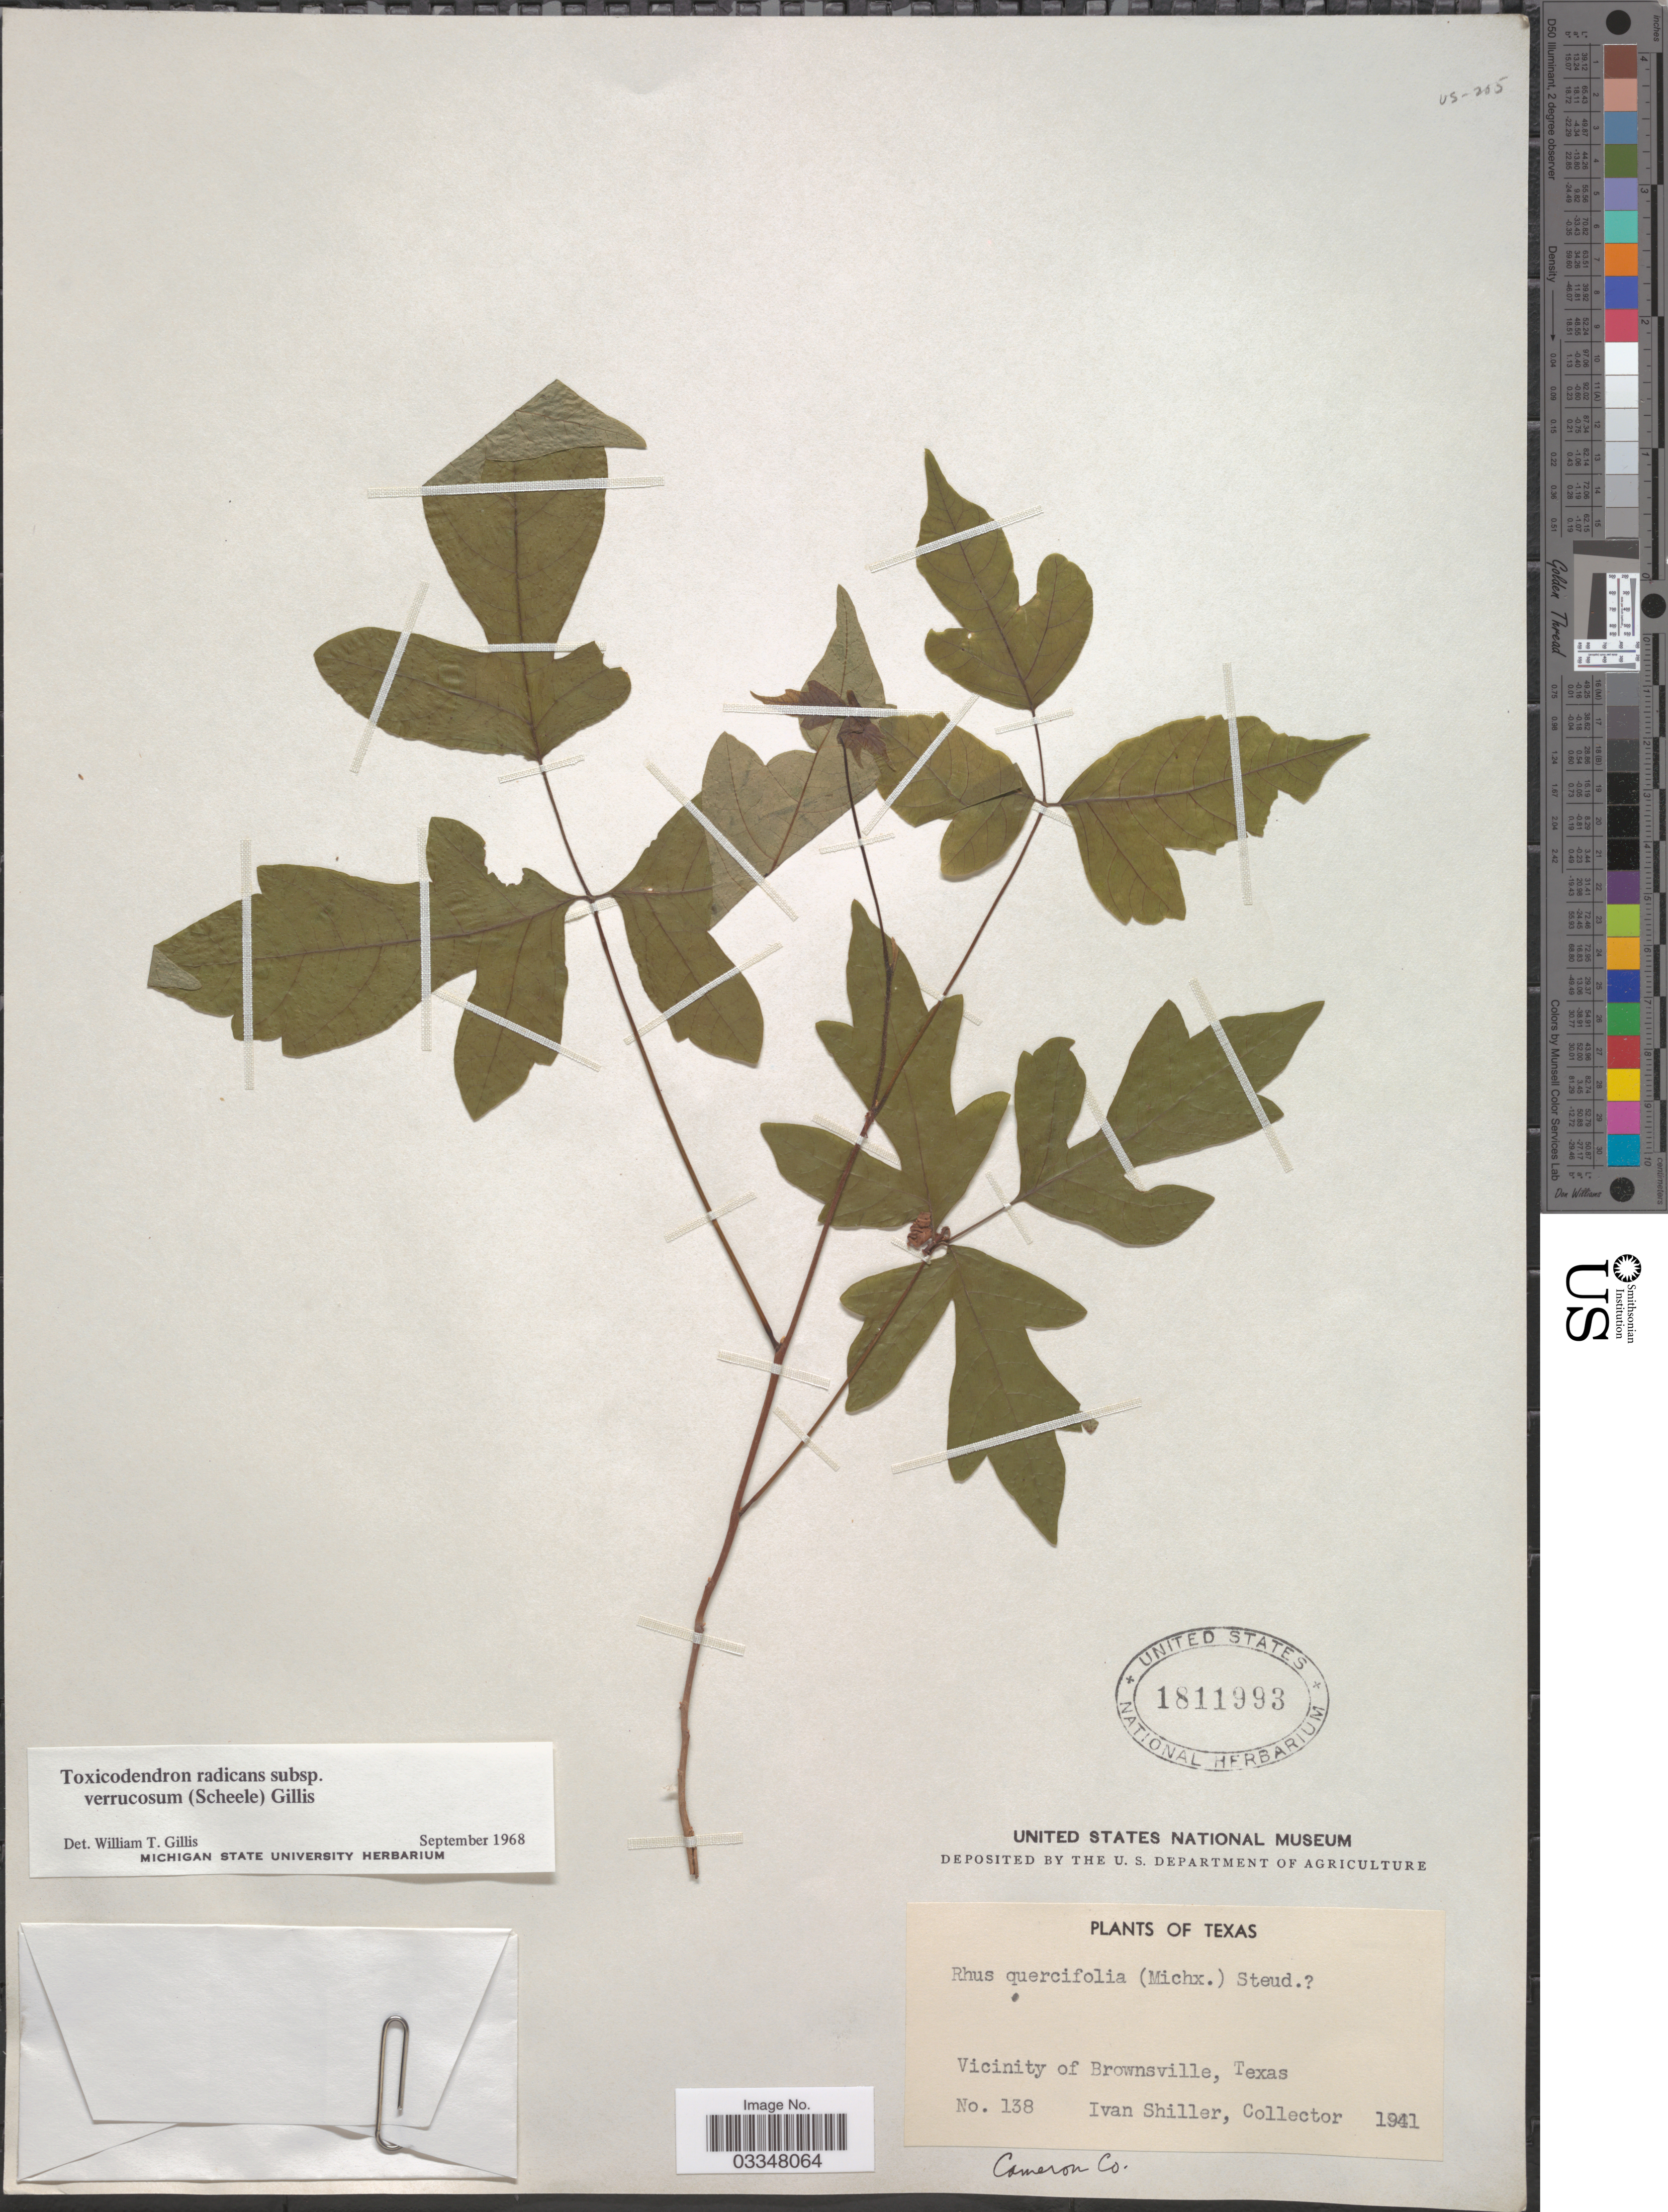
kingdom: Plantae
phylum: Tracheophyta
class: Magnoliopsida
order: Sapindales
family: Anacardiaceae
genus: Toxicodendron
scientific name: Toxicodendron radicans subsp. verrucosum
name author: (Scheele) Gillis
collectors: I. Shiller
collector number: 138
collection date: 1941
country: United States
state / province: Texas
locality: Vicinity of Brownsville. Cameron Co.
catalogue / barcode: US 1811993